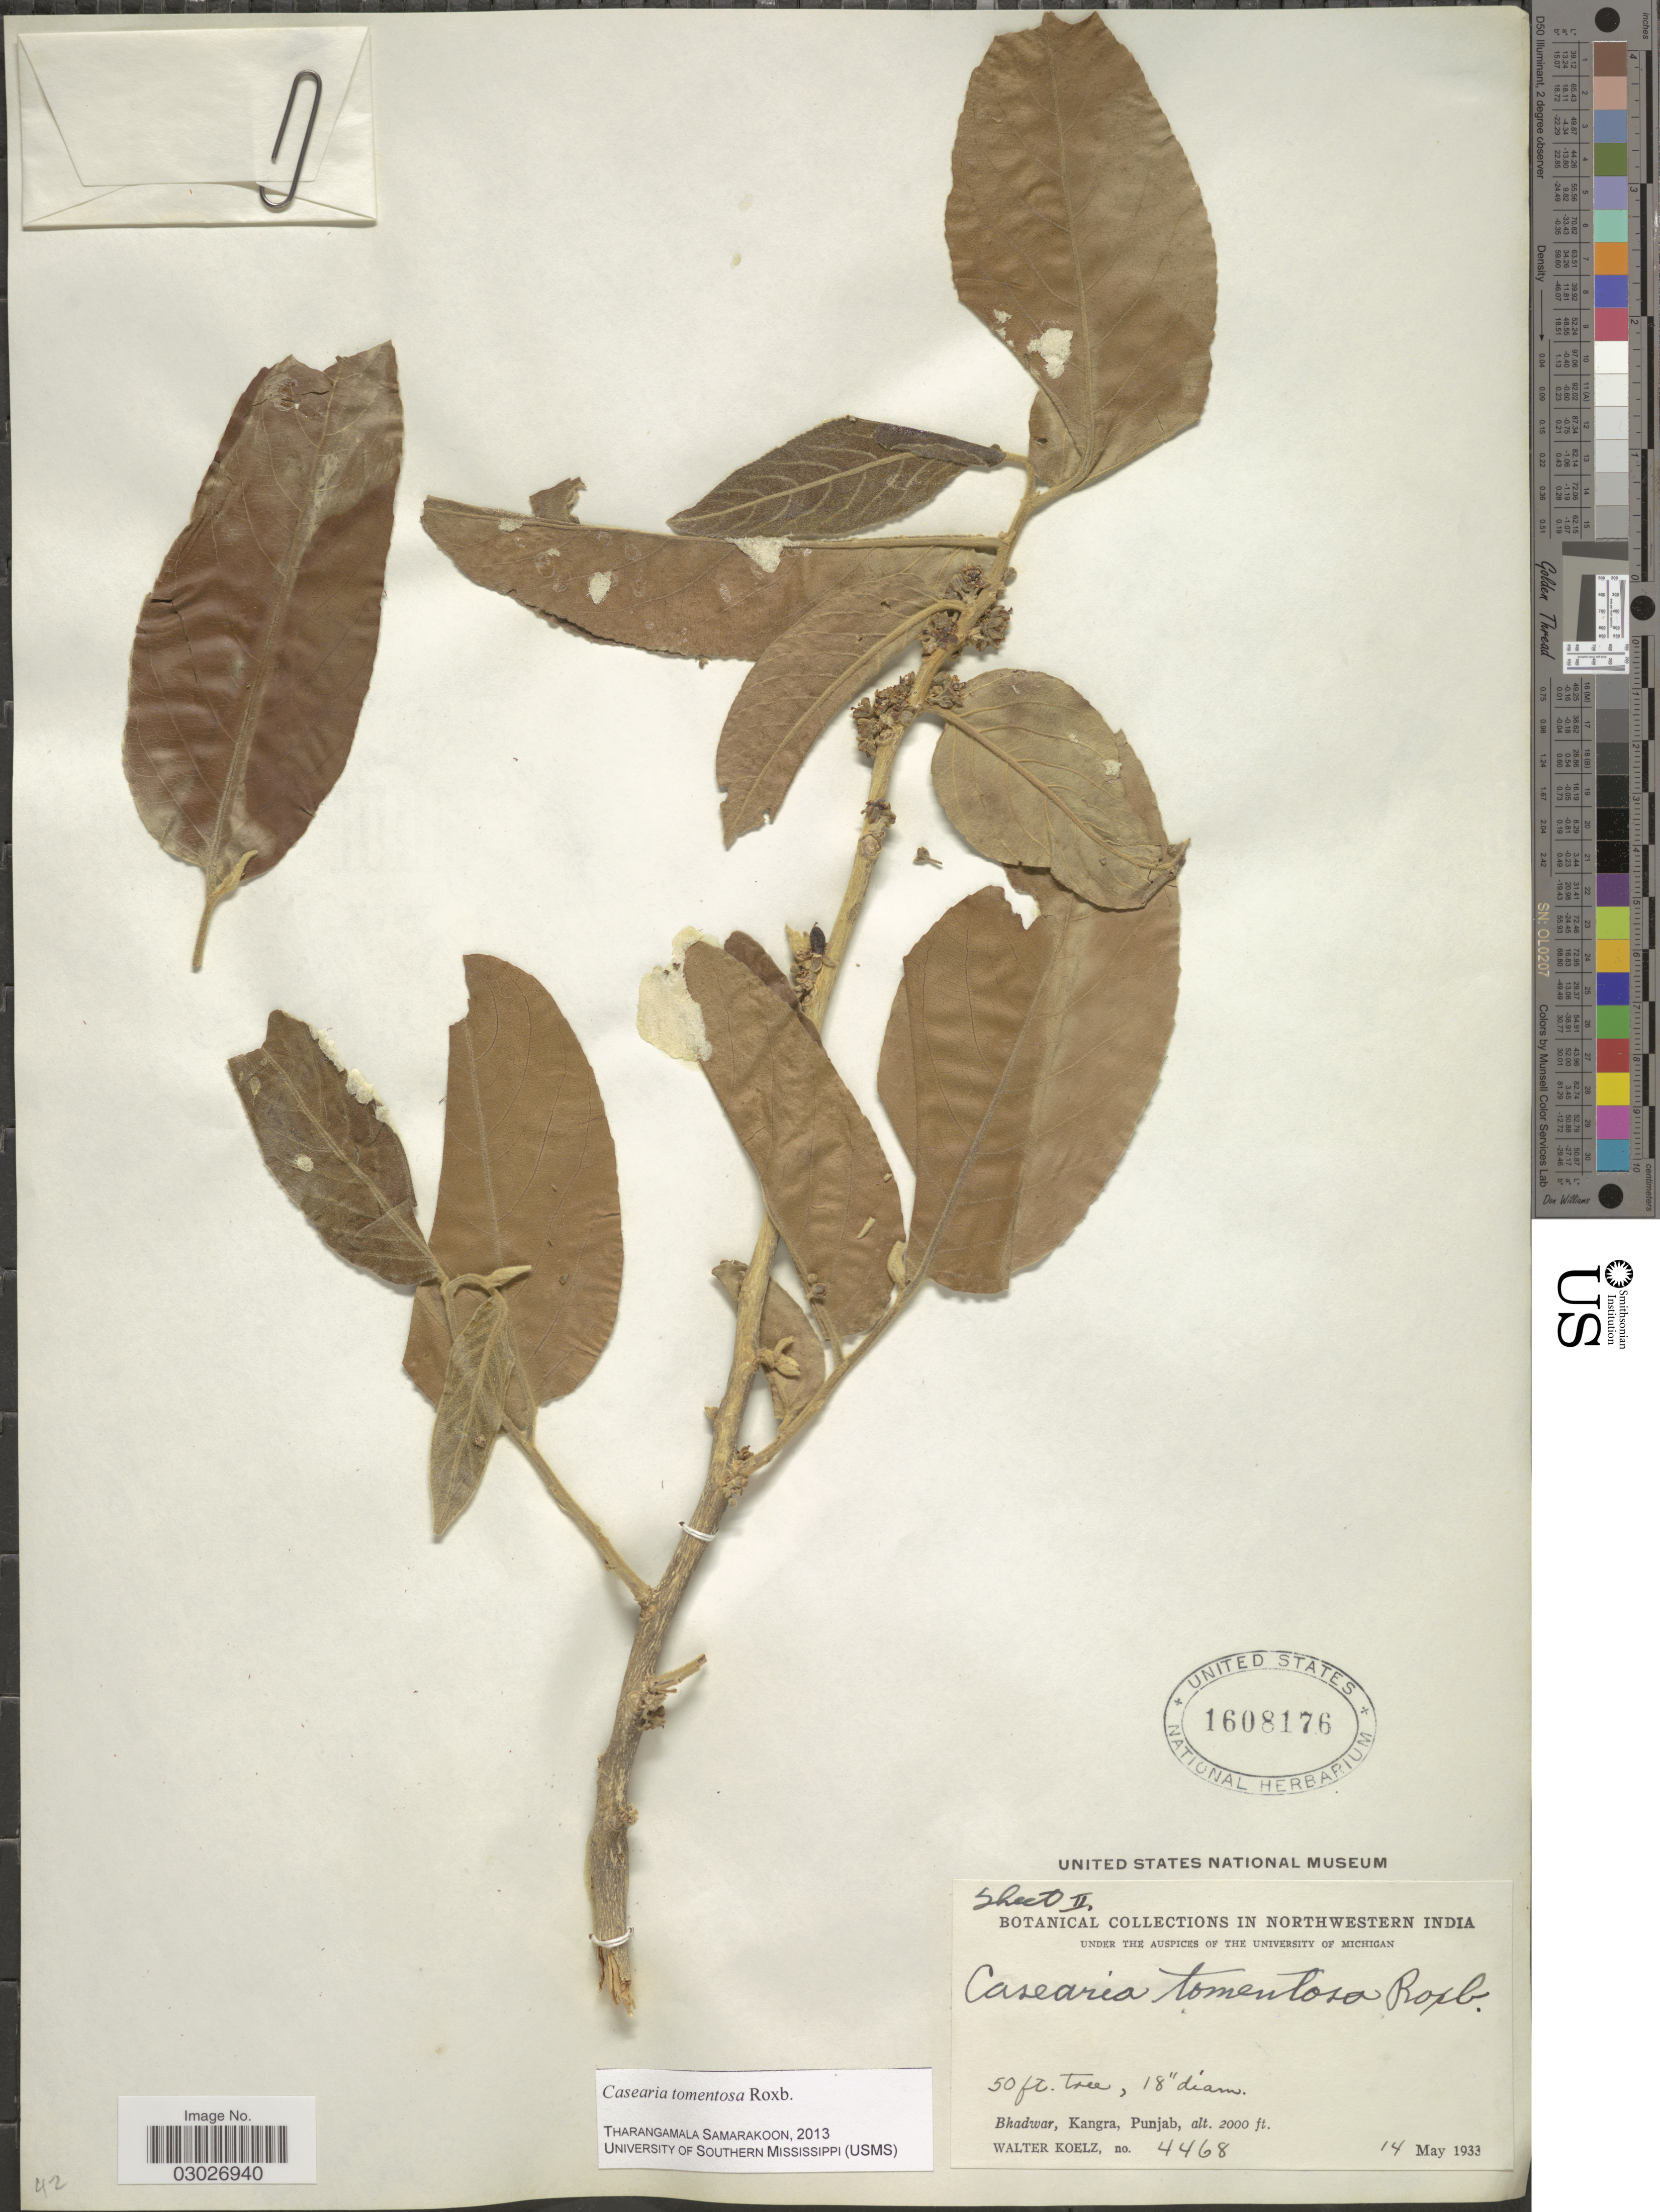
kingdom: Plantae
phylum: Tracheophyta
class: Magnoliopsida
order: Malpighiales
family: Salicaceae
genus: Casearia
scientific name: Casearia tomentosa var. tomentosa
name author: Roxb.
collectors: W. N. Koelz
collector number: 4468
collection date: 1933-05-14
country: India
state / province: Himachal Pradesh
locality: Northwestern India. Bhadwar, Kangra, Punjab.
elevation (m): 610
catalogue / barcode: US 1608176